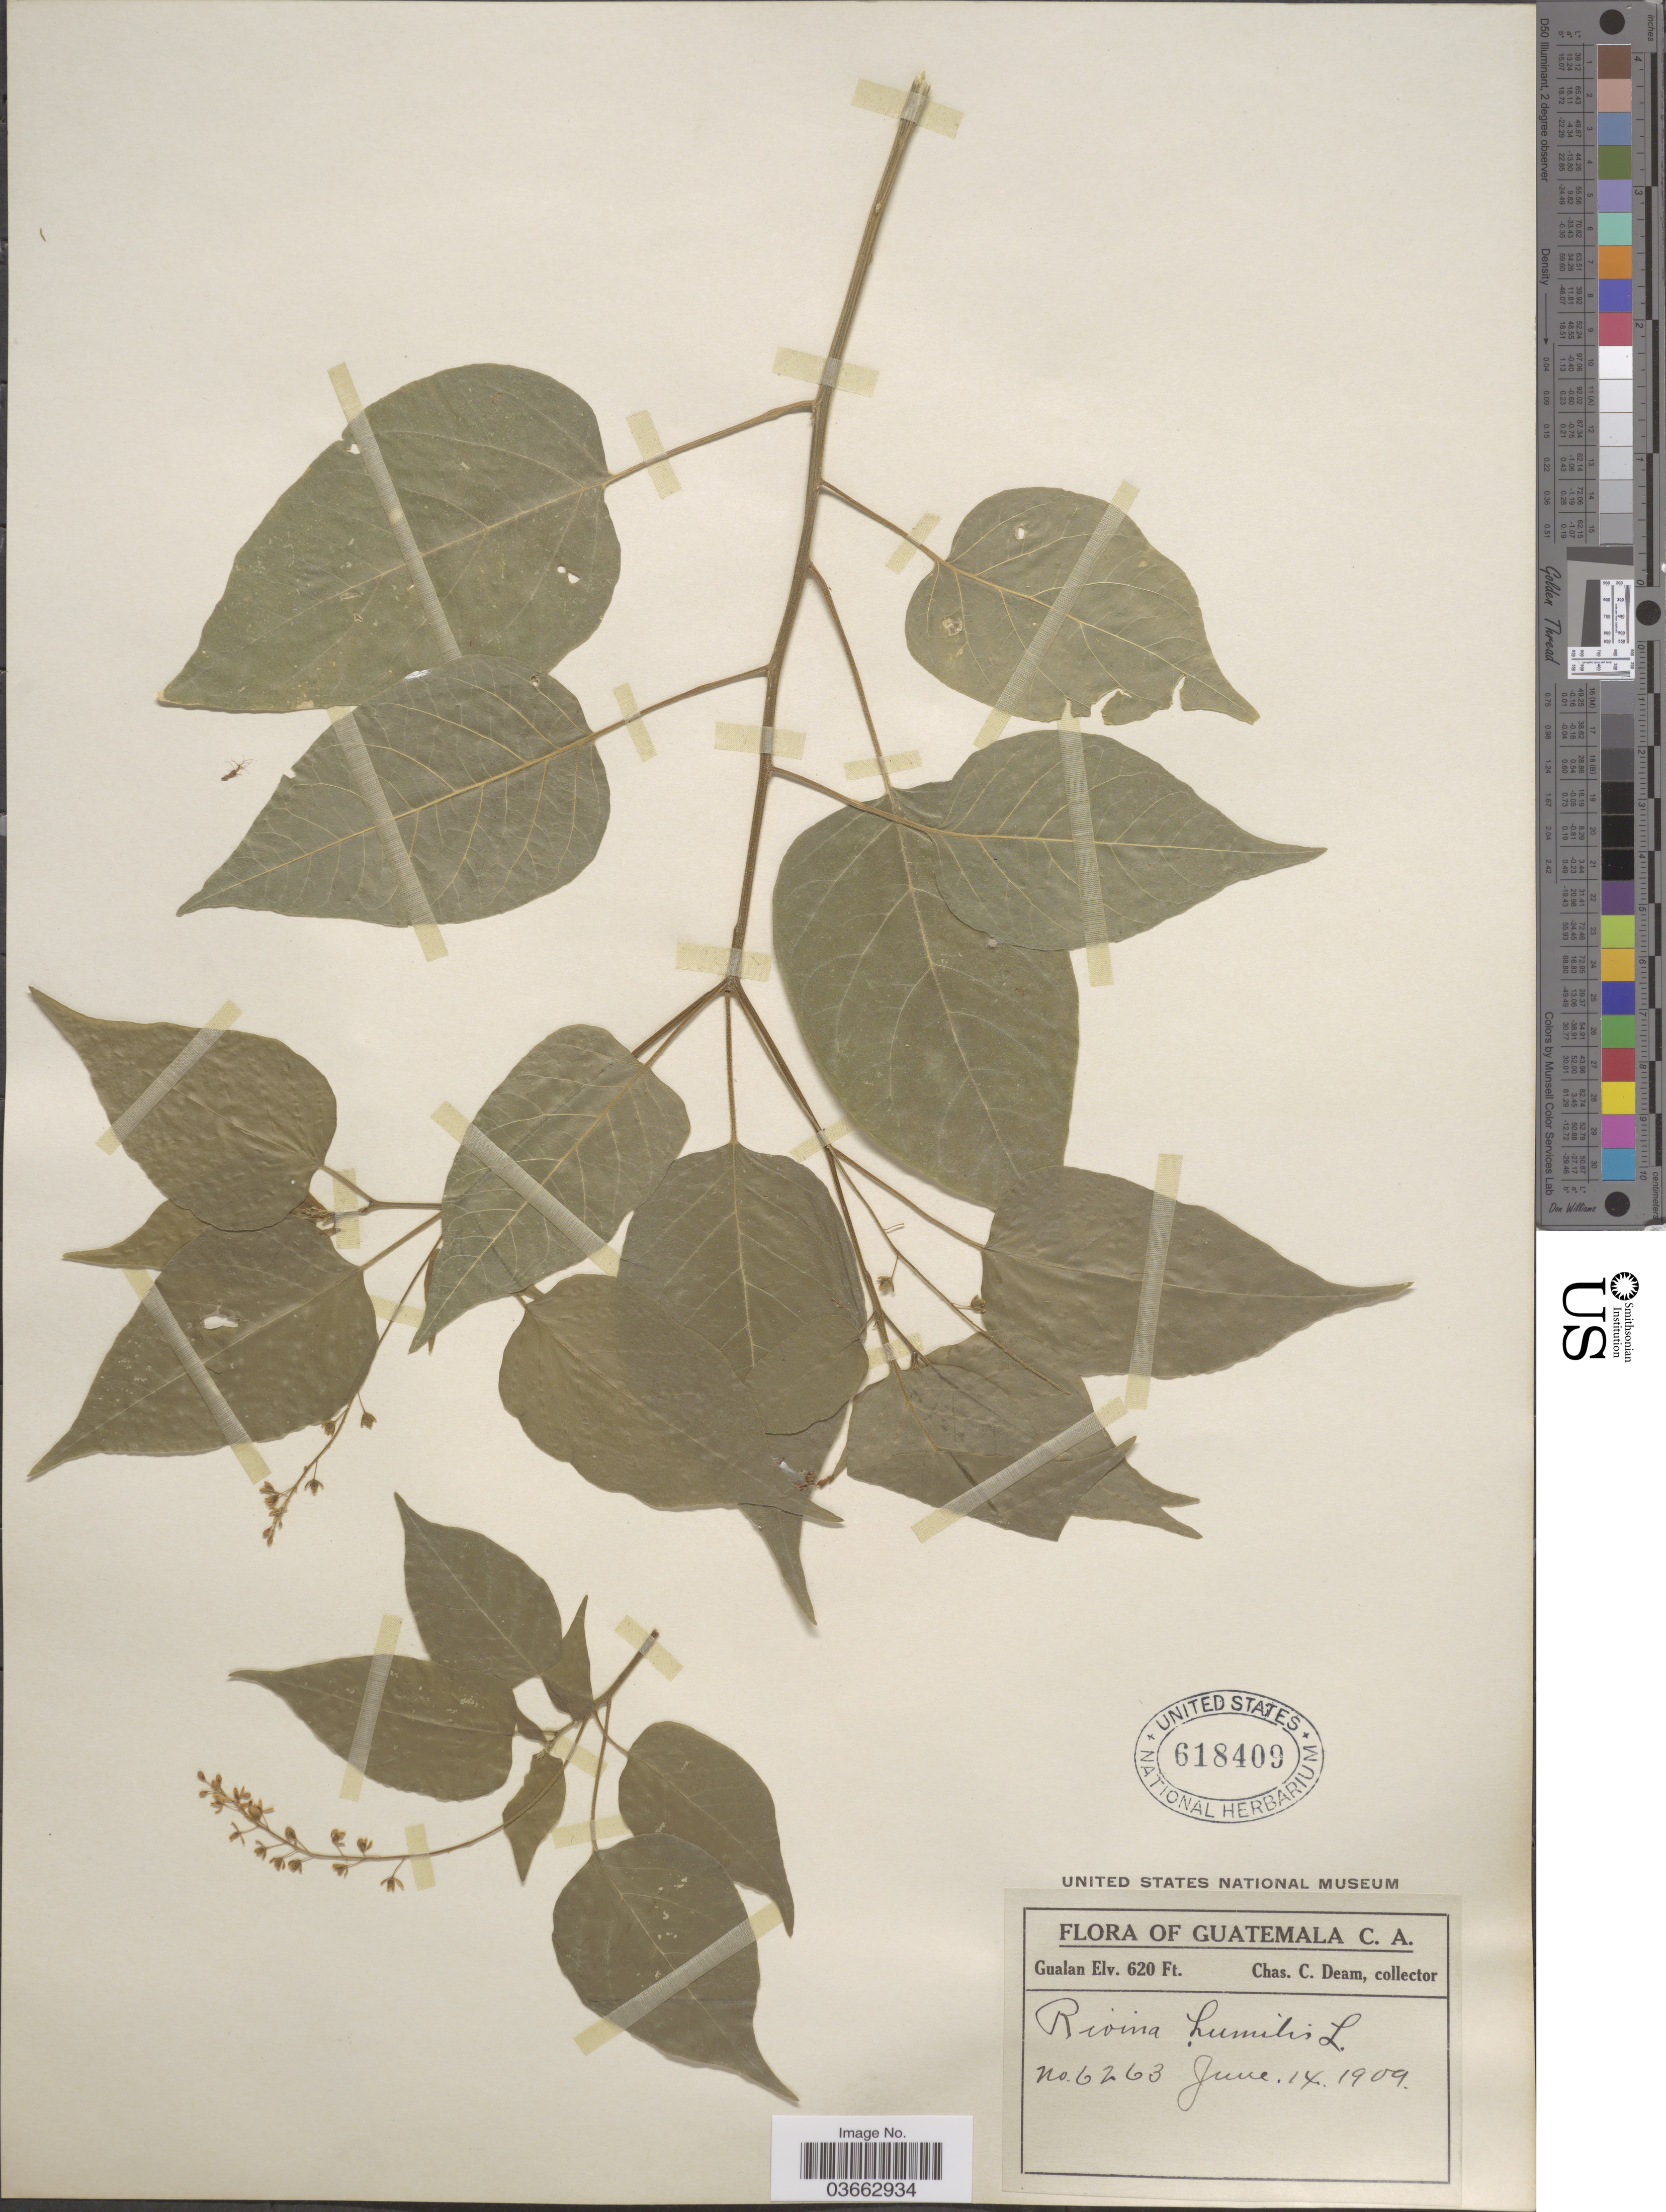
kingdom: Plantae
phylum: Tracheophyta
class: Magnoliopsida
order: Caryophyllales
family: Phytolaccaceae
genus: Rivina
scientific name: Rivina humilis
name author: L.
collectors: C. C. Deam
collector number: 6263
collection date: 1909-06-14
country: Guatemala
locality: Gualan.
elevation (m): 189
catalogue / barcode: US 618409